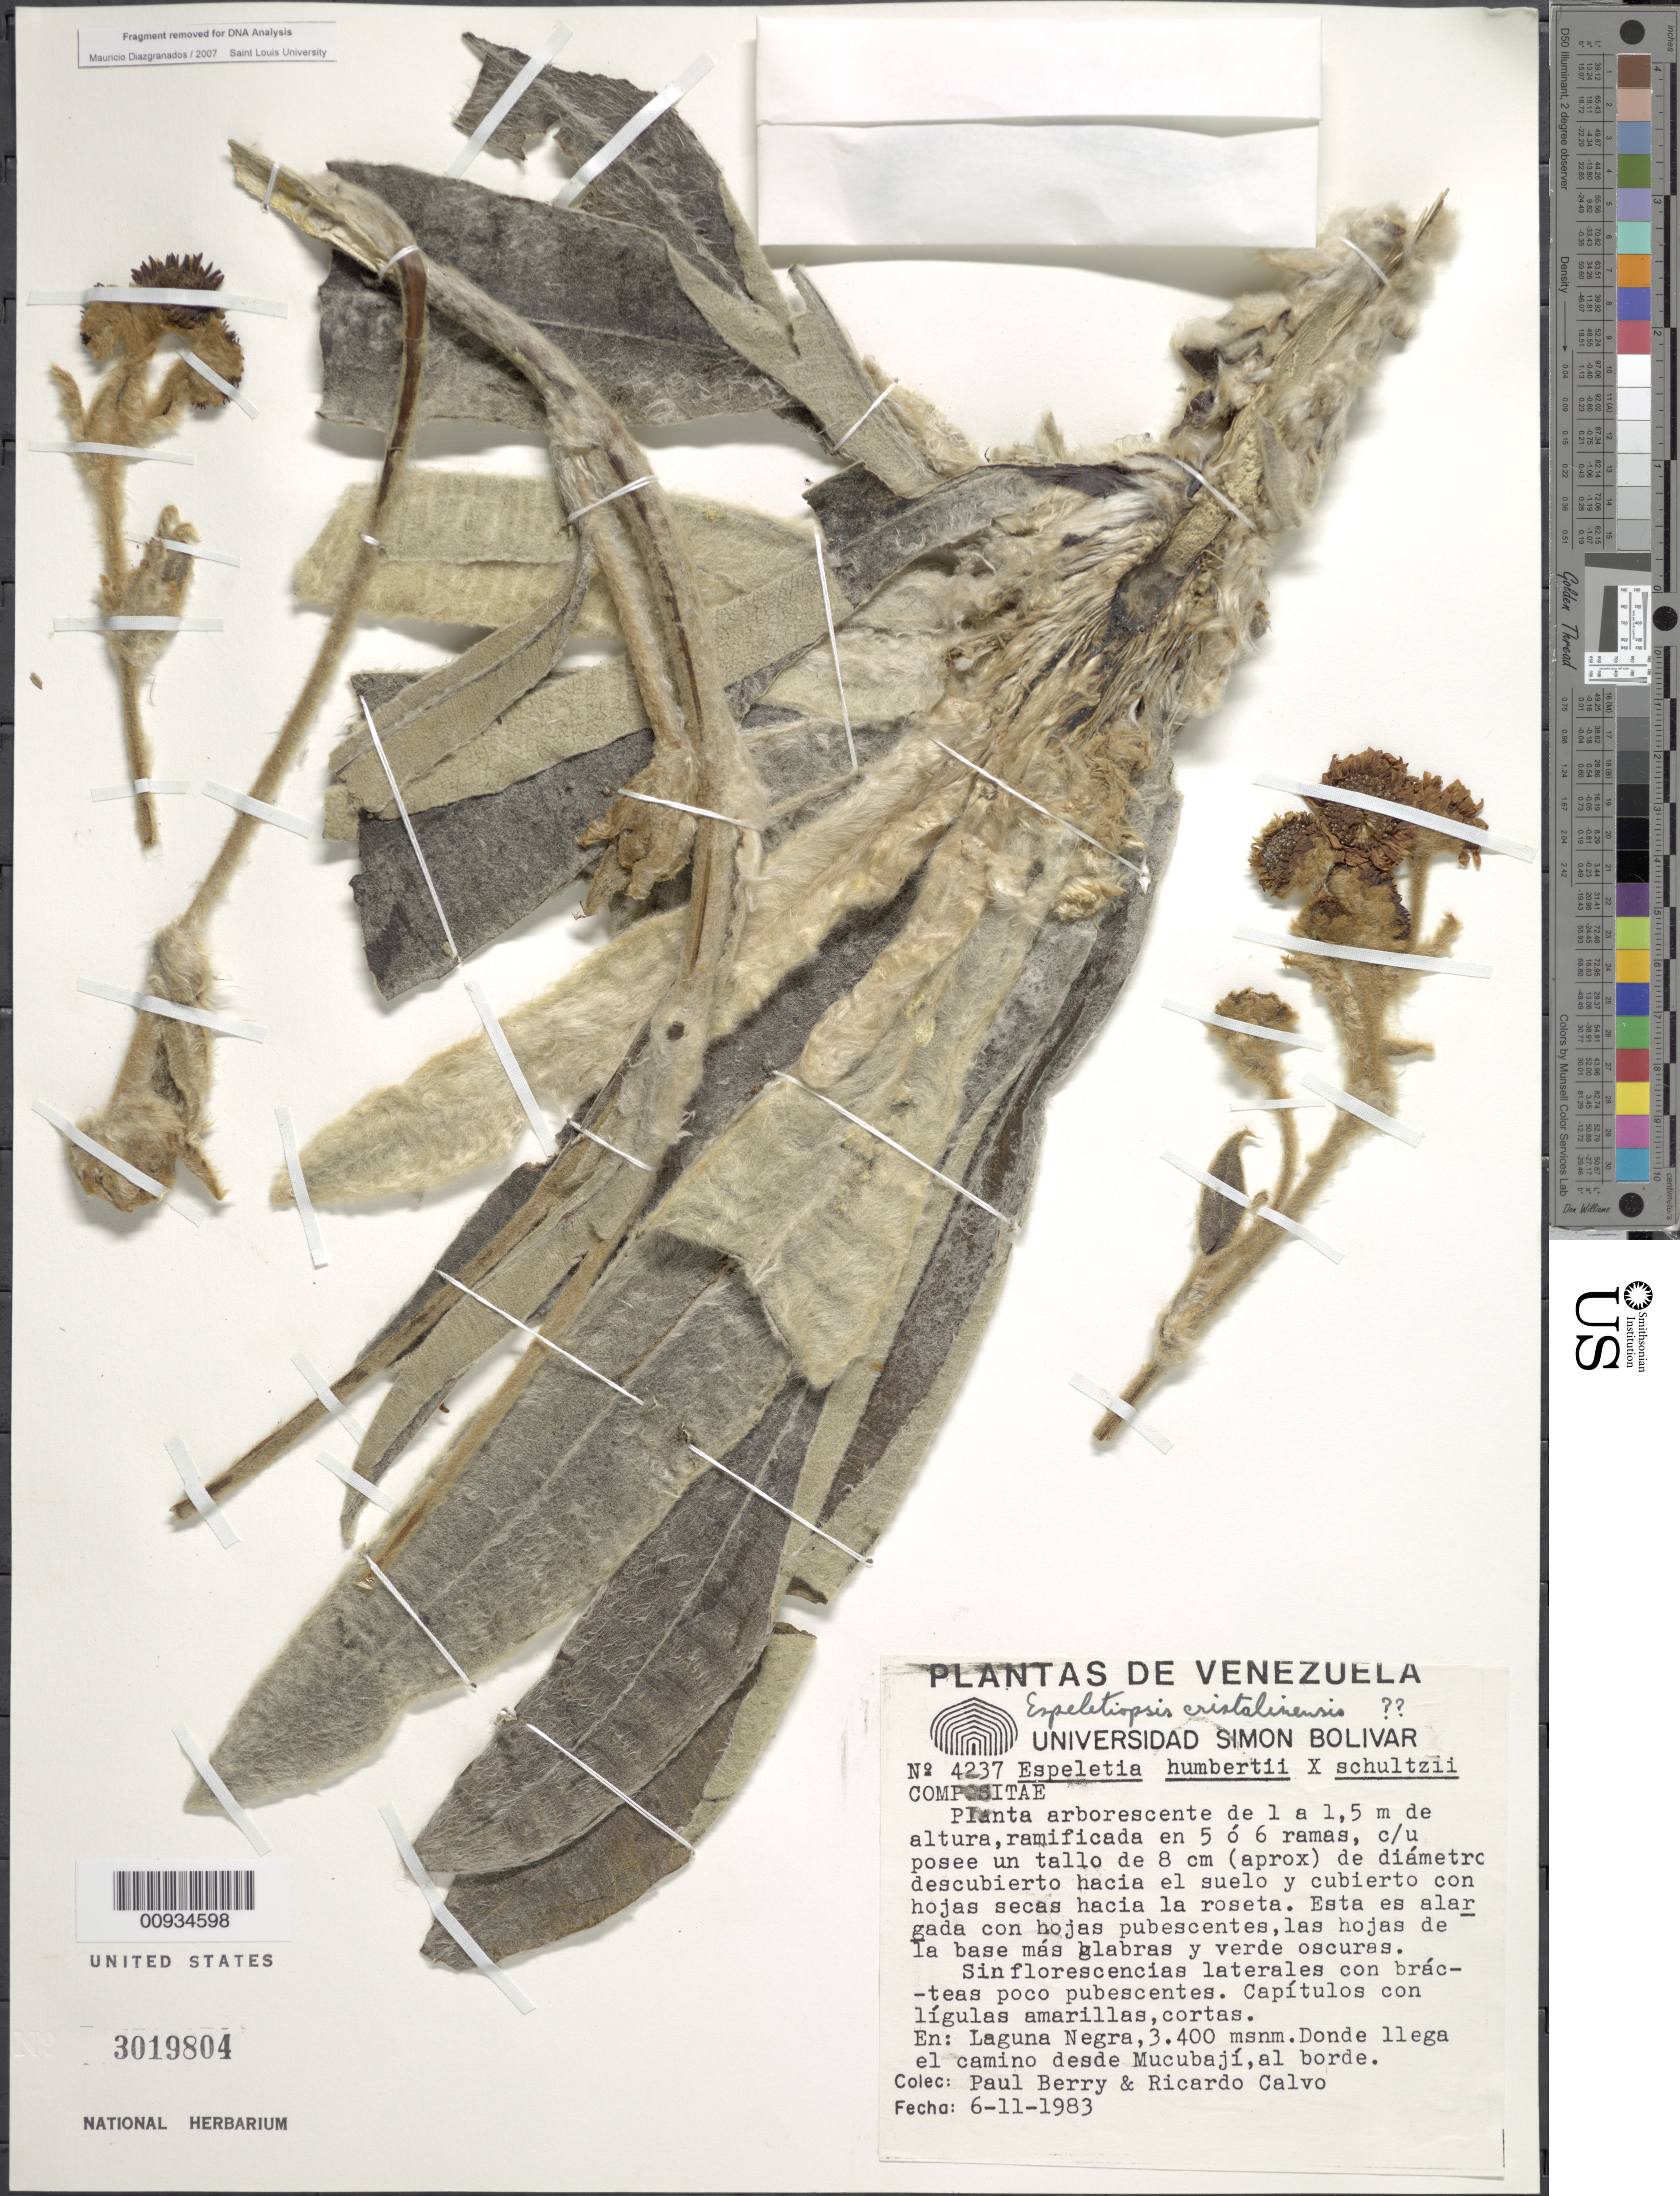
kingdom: Plantae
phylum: Tracheophyta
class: Magnoliopsida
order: Asterales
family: Asteraceae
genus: Espeletiopsis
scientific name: Espeletiopsis cristalinensis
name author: (Cuatrec.) Cuatrec.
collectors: P. E. Berry & R. Calvo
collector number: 4237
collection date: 1983-11-06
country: Venezuela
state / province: Bolívar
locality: En Laguna Negra, donde llega el camino de Mucubají, al borde.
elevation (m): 3400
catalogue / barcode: US 3019804